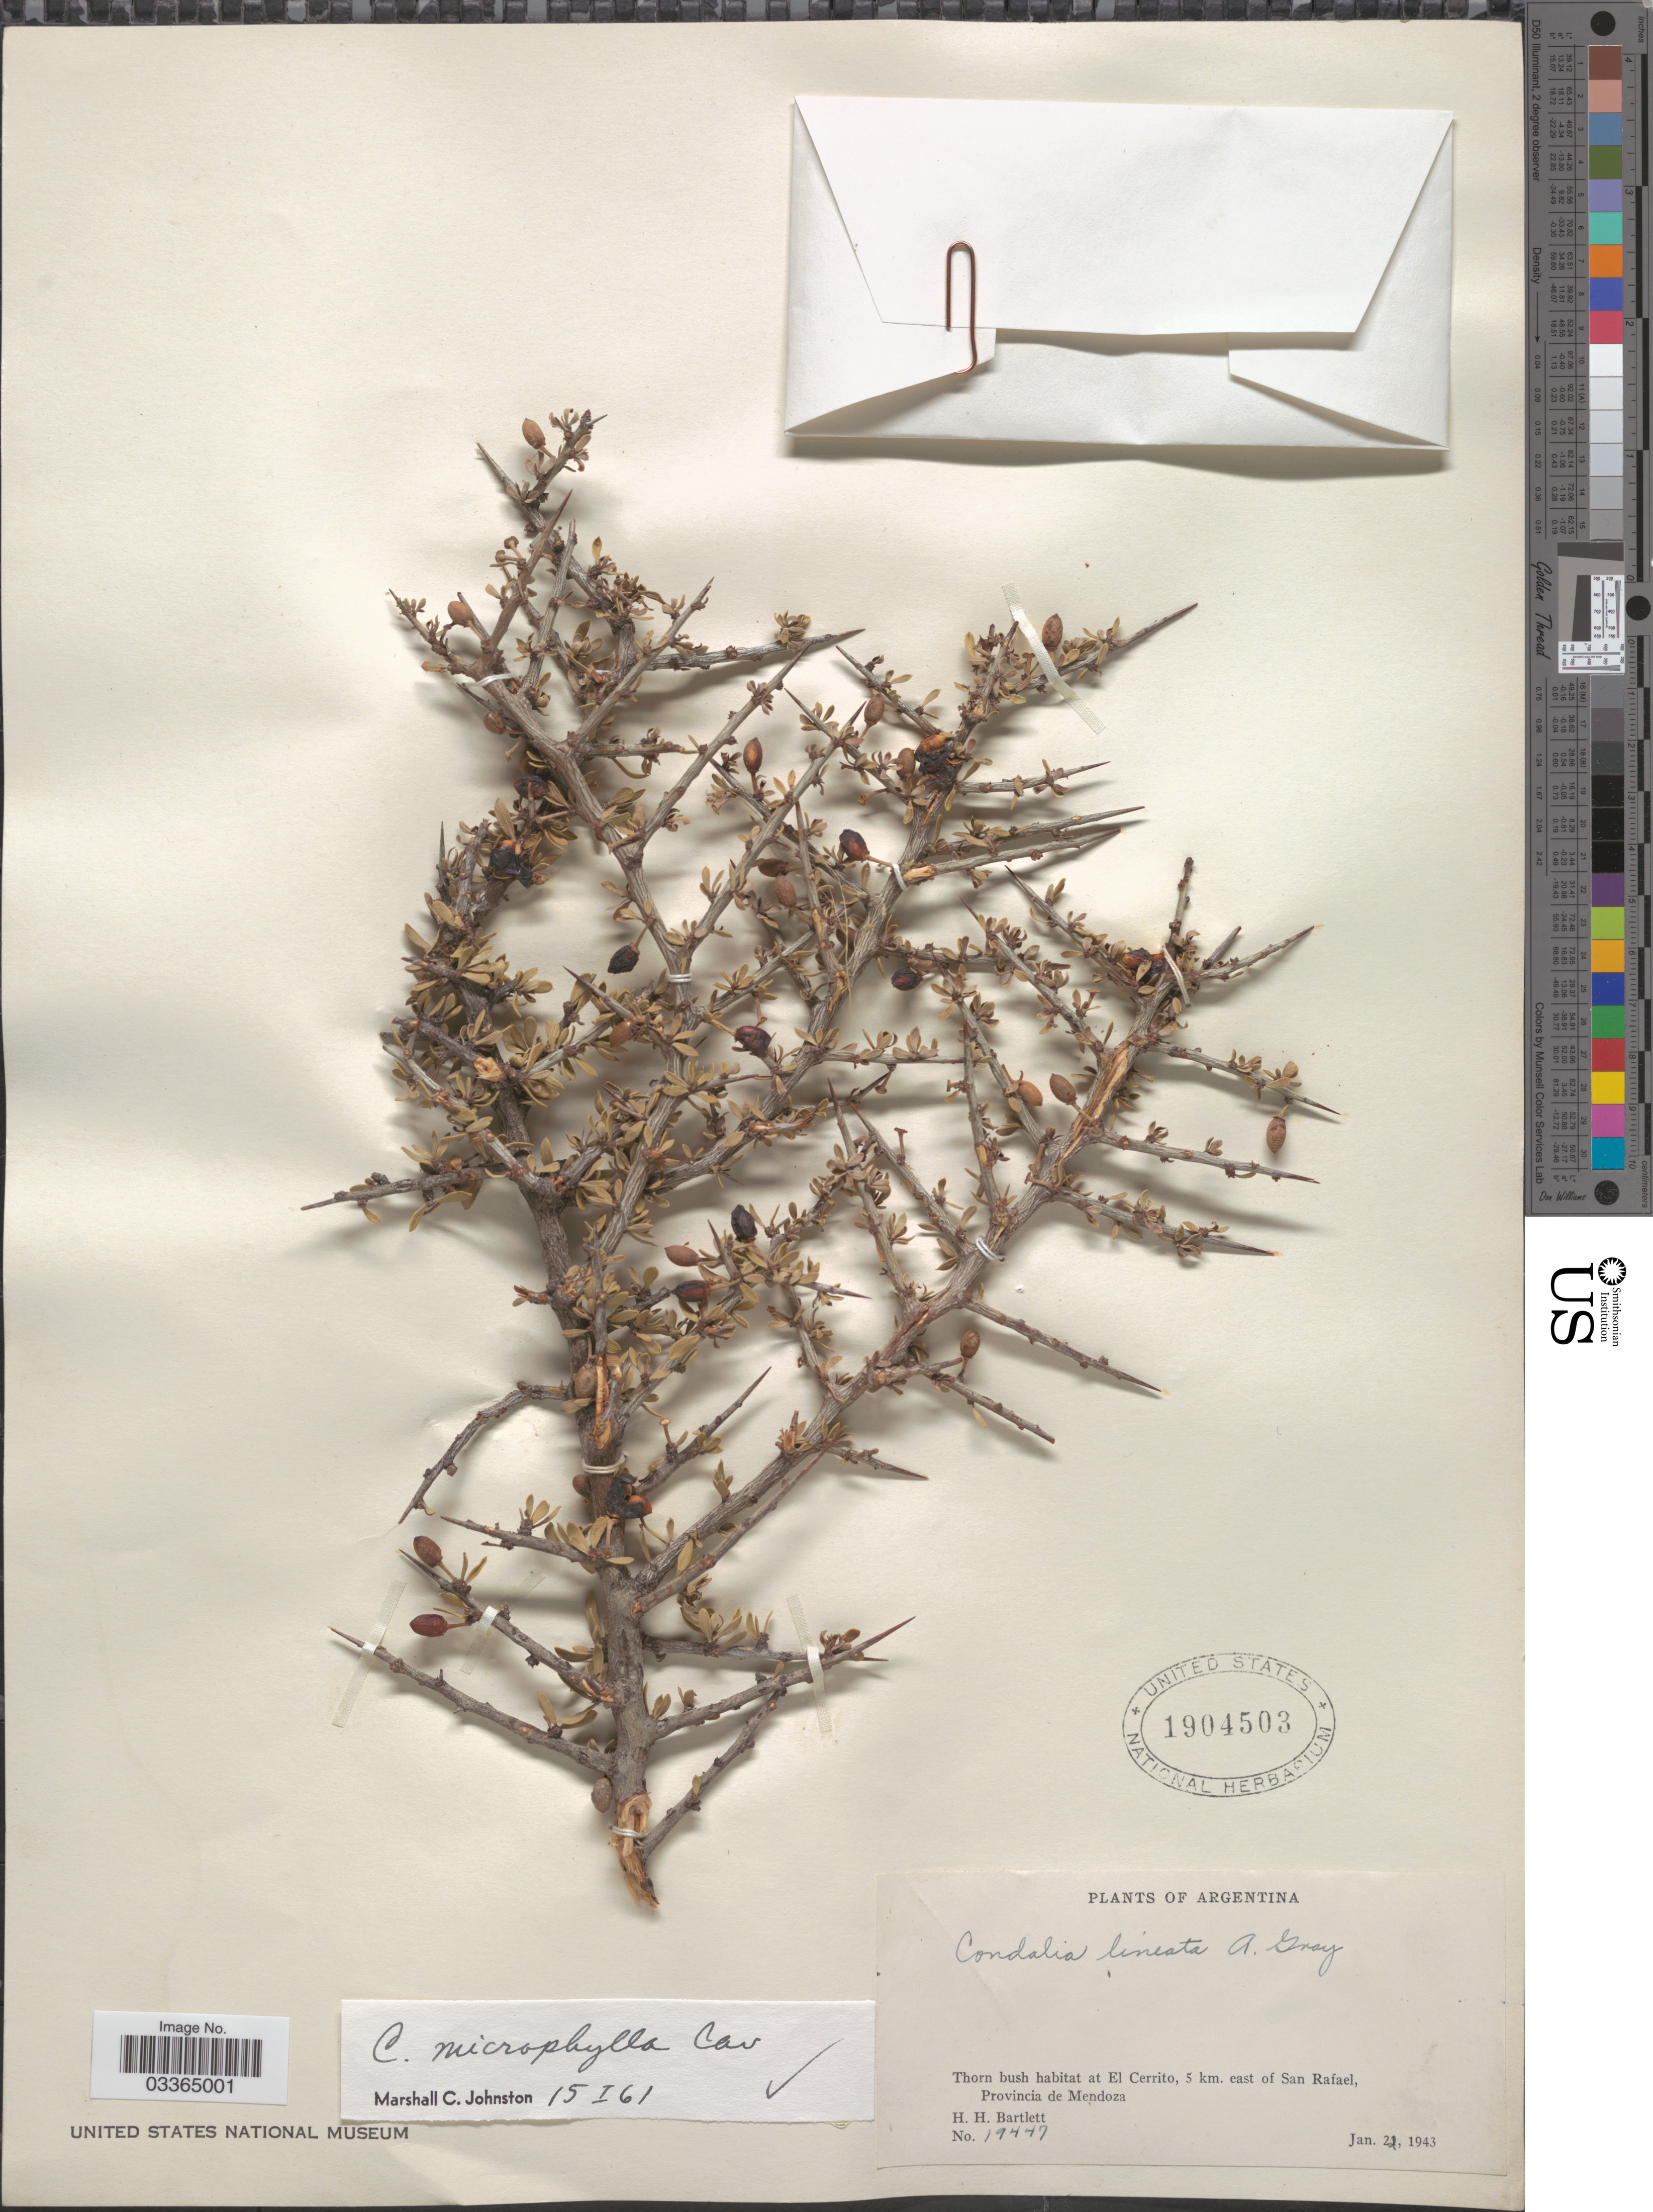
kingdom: Plantae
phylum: Tracheophyta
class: Magnoliopsida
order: Rosales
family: Rhamnaceae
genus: Condalia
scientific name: Condalia microphylla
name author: Cav.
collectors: H. H. Bartlett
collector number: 19447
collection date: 1943-01-22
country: Argentina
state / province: Mendoza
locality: Thorn bush habitat at El Cerrito, 5 km. east of San Rafael.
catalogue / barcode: US 1904503